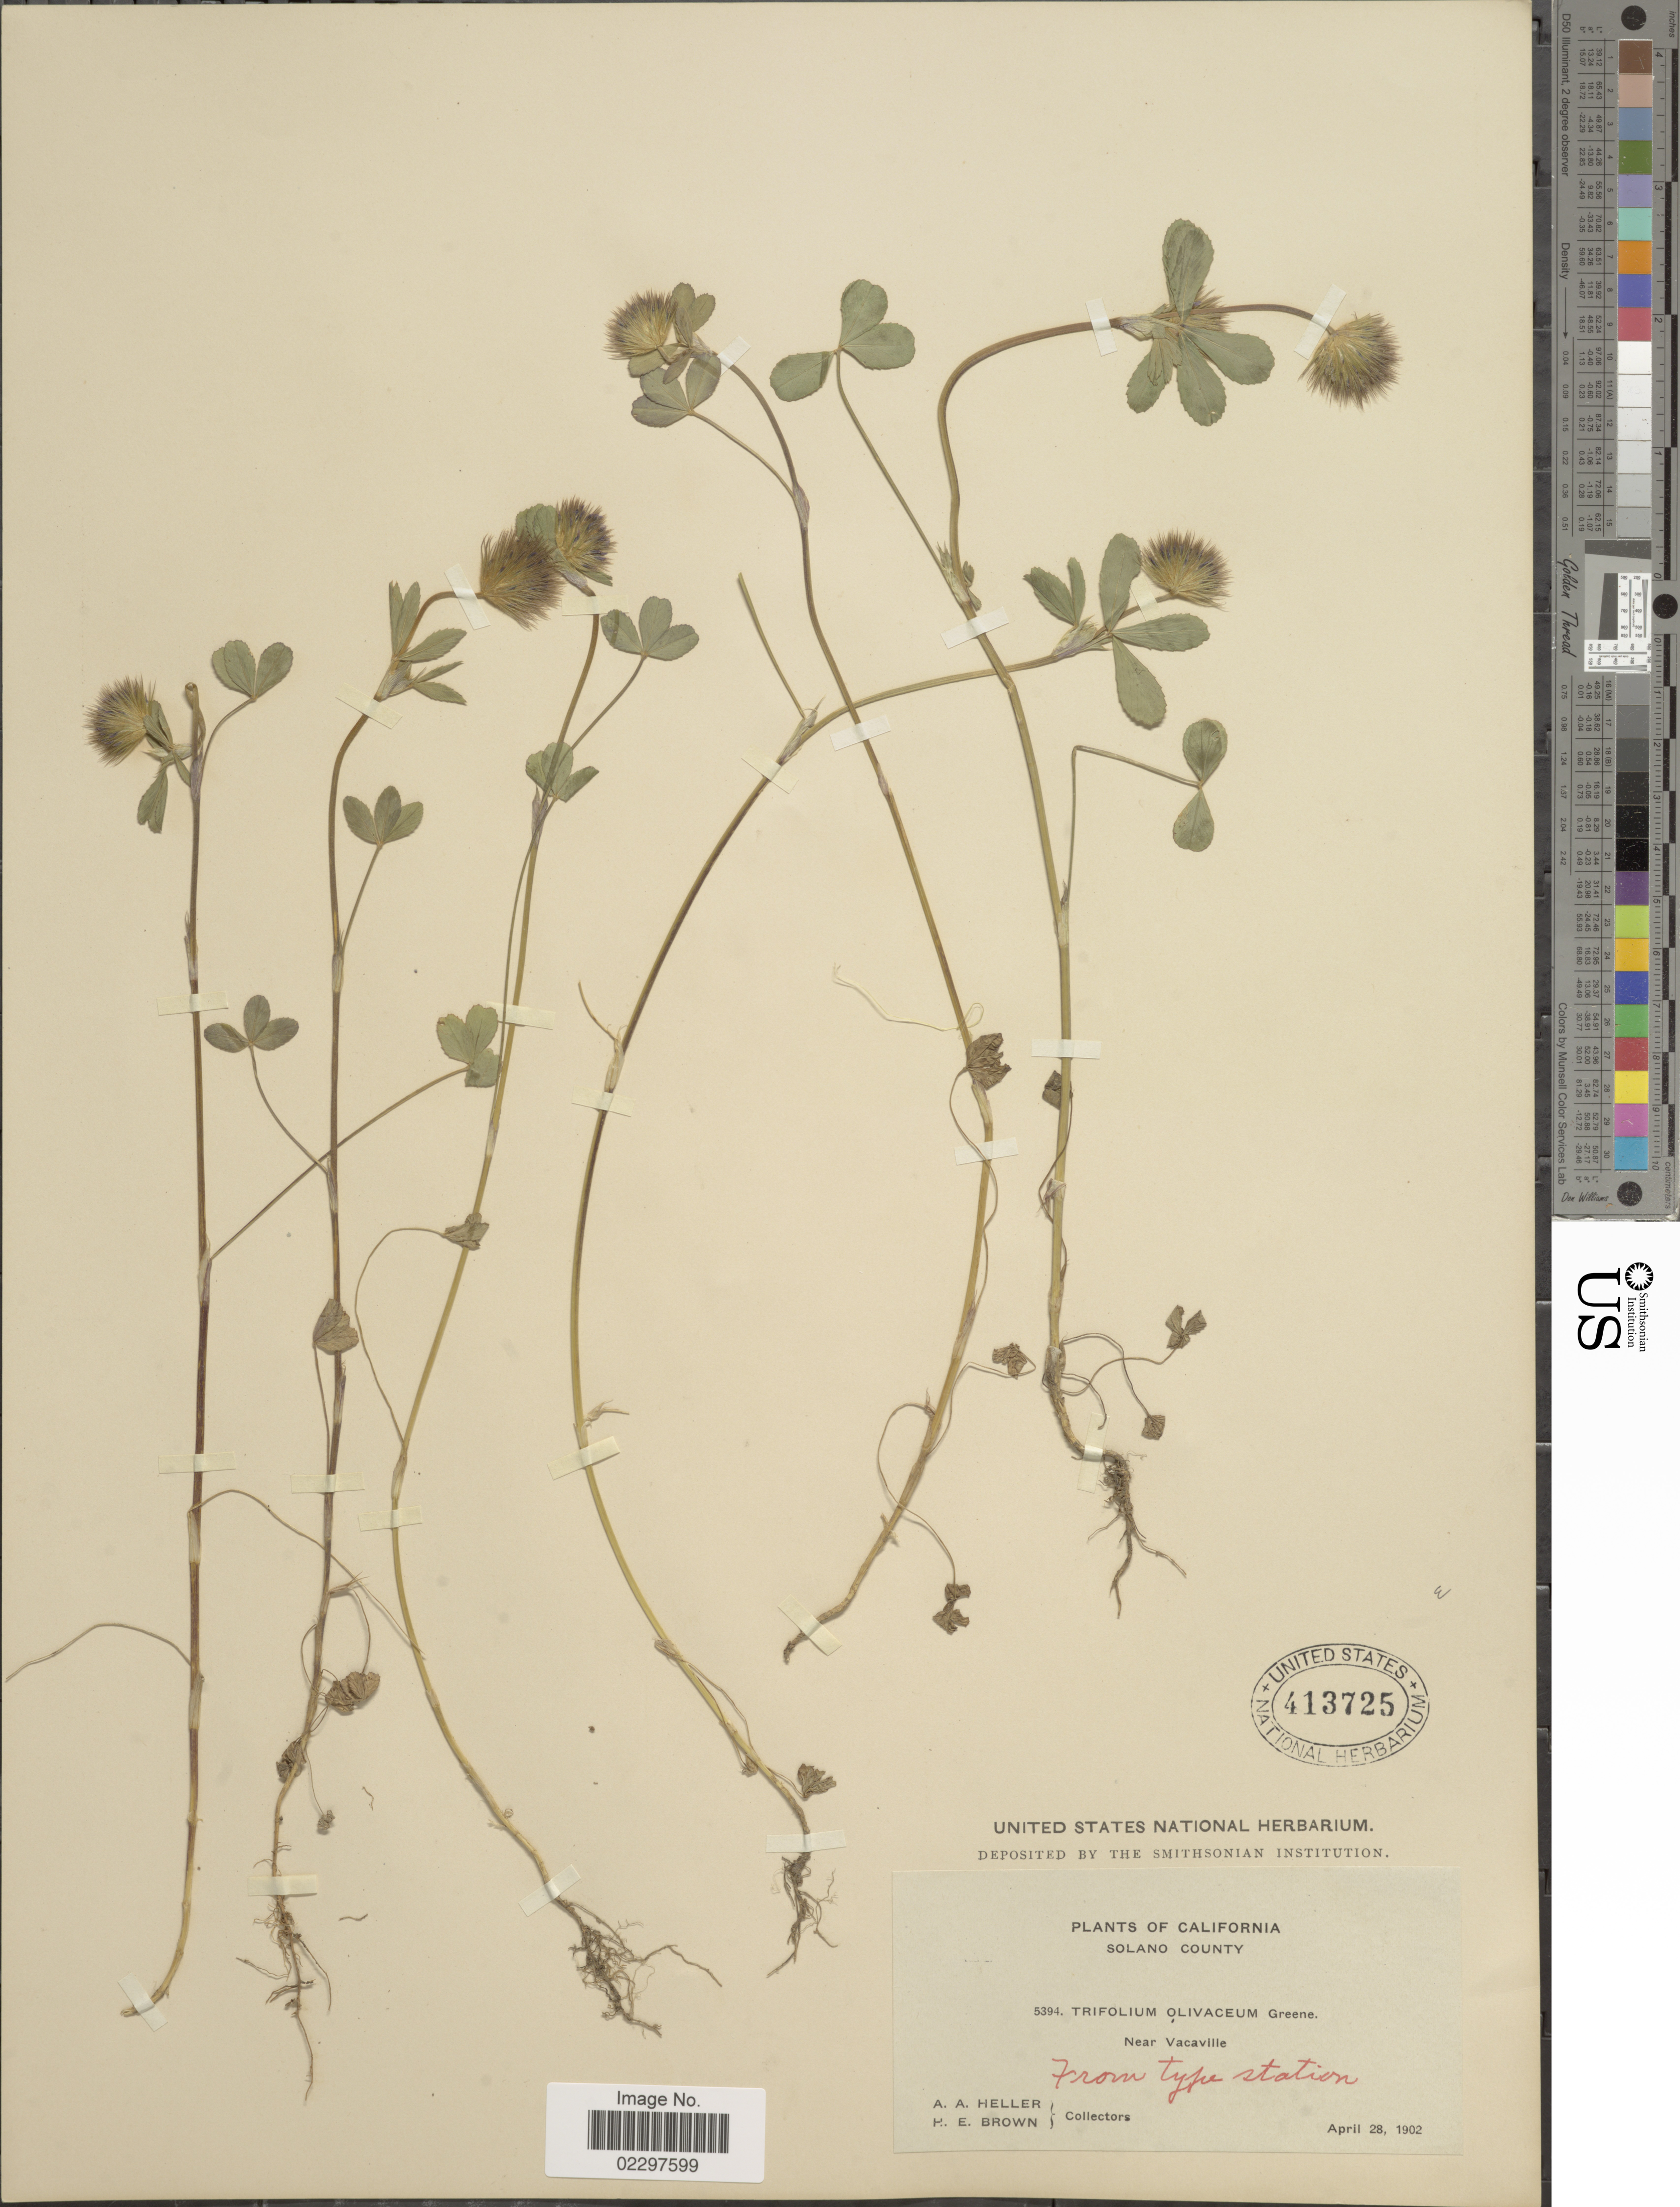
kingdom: Plantae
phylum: Tracheophyta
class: Magnoliopsida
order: Fabales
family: Fabaceae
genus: Trifolium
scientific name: Trifolium olivaceum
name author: Greene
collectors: A. A. Heller & H. E. Brown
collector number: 5394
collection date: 1902-04-28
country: United States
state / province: California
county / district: Solano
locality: Solano County. Near Vacaville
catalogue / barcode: US 413725